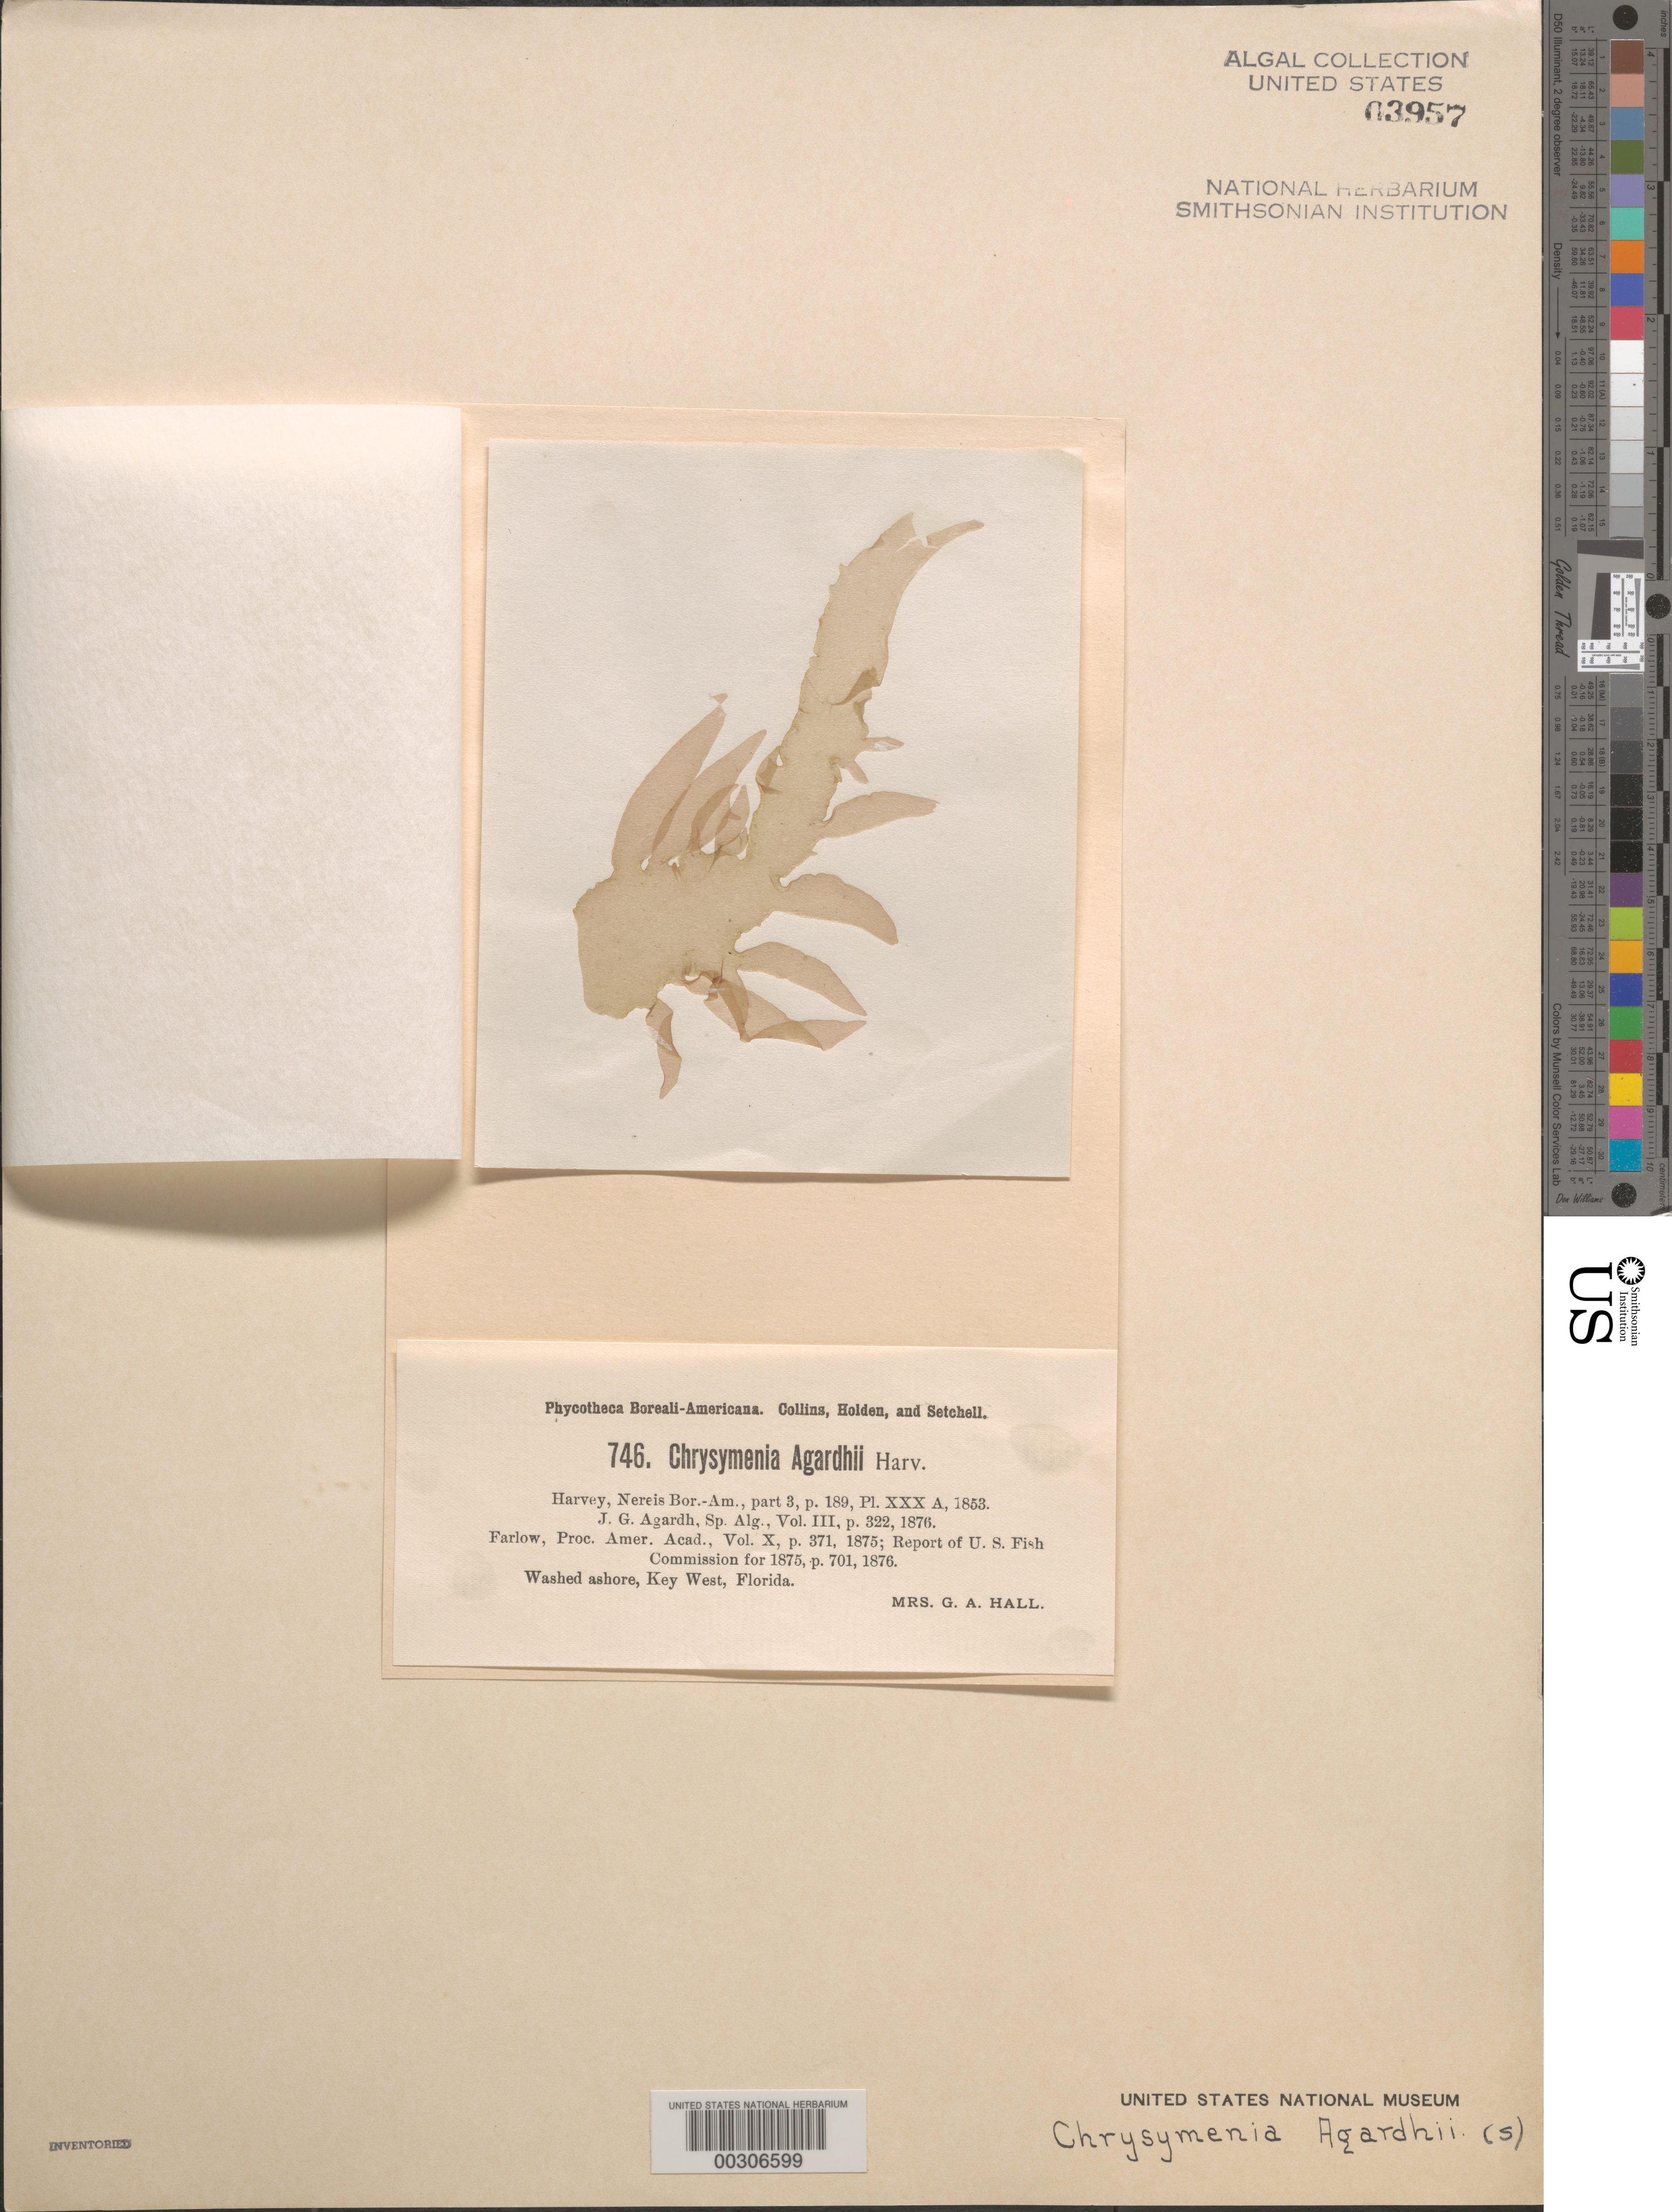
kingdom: Plantae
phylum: Rhodophyta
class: Florideophyceae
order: Rhodymeniales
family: Rhodymeniaceae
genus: Chrysymenia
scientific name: Chrysymenia agardhii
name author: Harv.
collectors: Mrs. Hall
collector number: PB-A 746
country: United States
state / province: Florida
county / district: Monroe County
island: Key West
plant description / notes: Collins, Holden & Setchell, Phycotheca Boreali-Americana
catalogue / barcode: US 3957